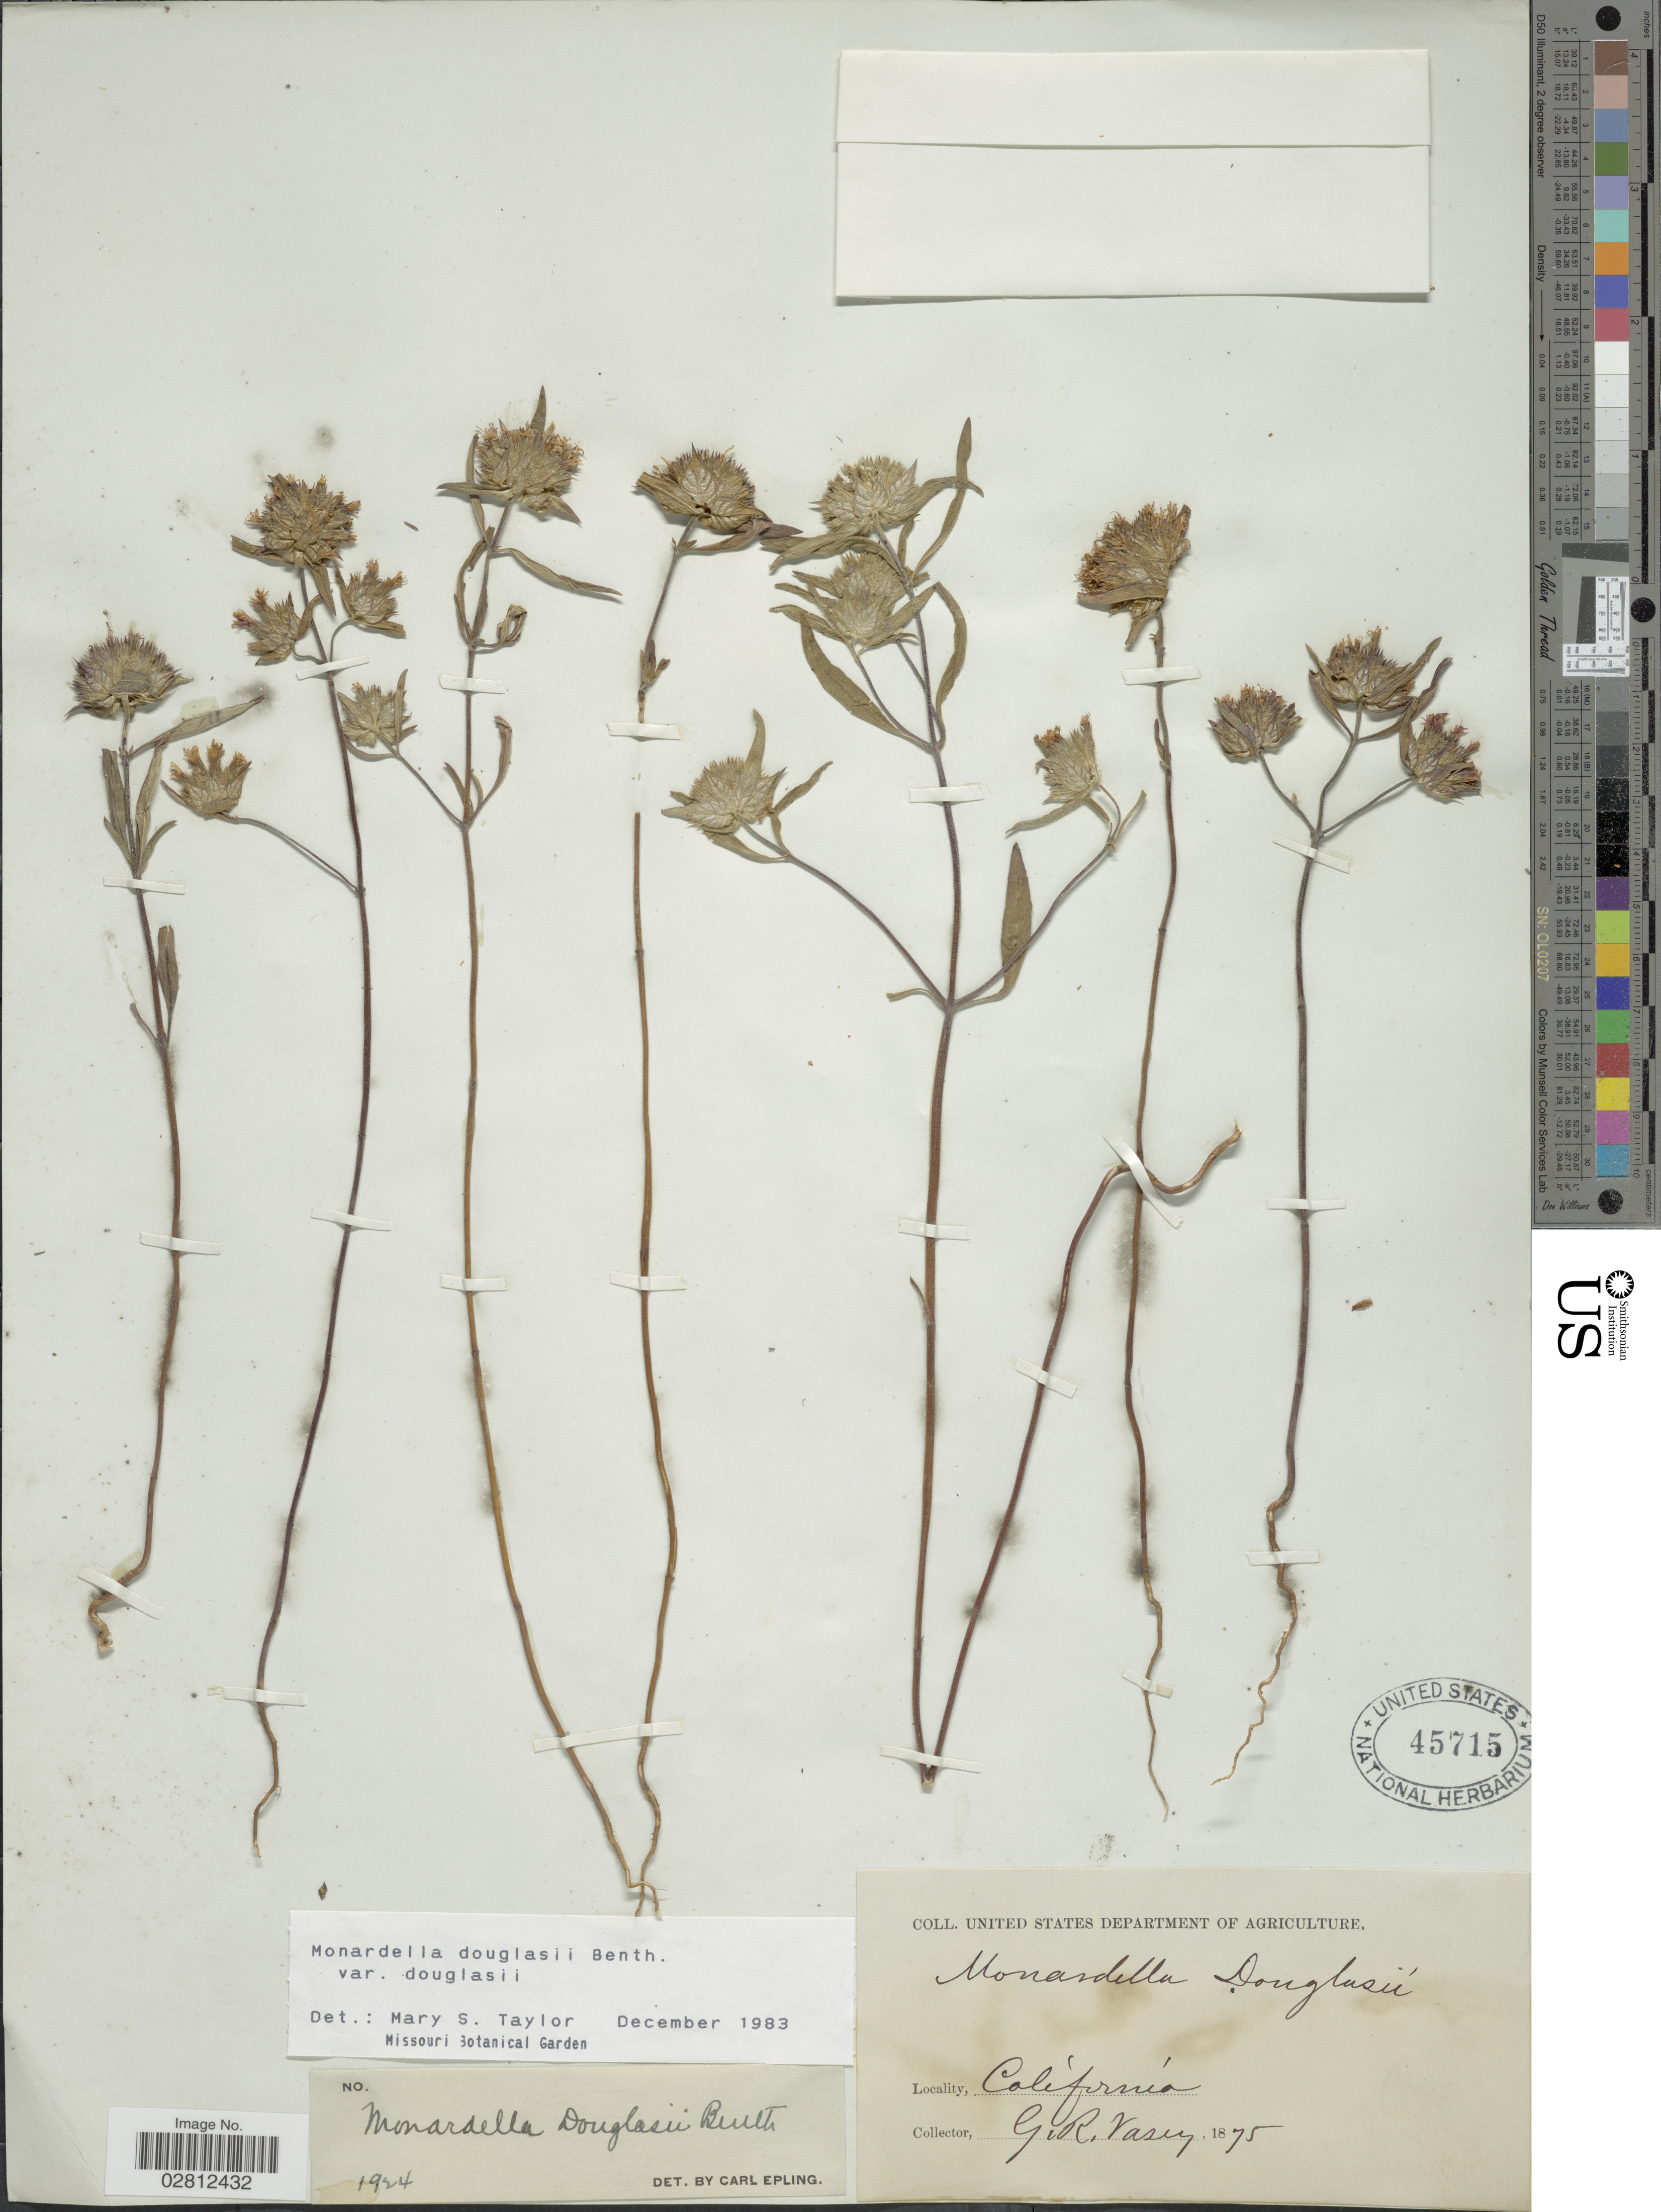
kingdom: Plantae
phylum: Tracheophyta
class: Magnoliopsida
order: Lamiales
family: Lamiaceae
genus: Monardella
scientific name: Monardella douglasii var. douglasii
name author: Benth.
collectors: G. R. Vasey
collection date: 1875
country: United States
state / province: California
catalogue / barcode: US 45715